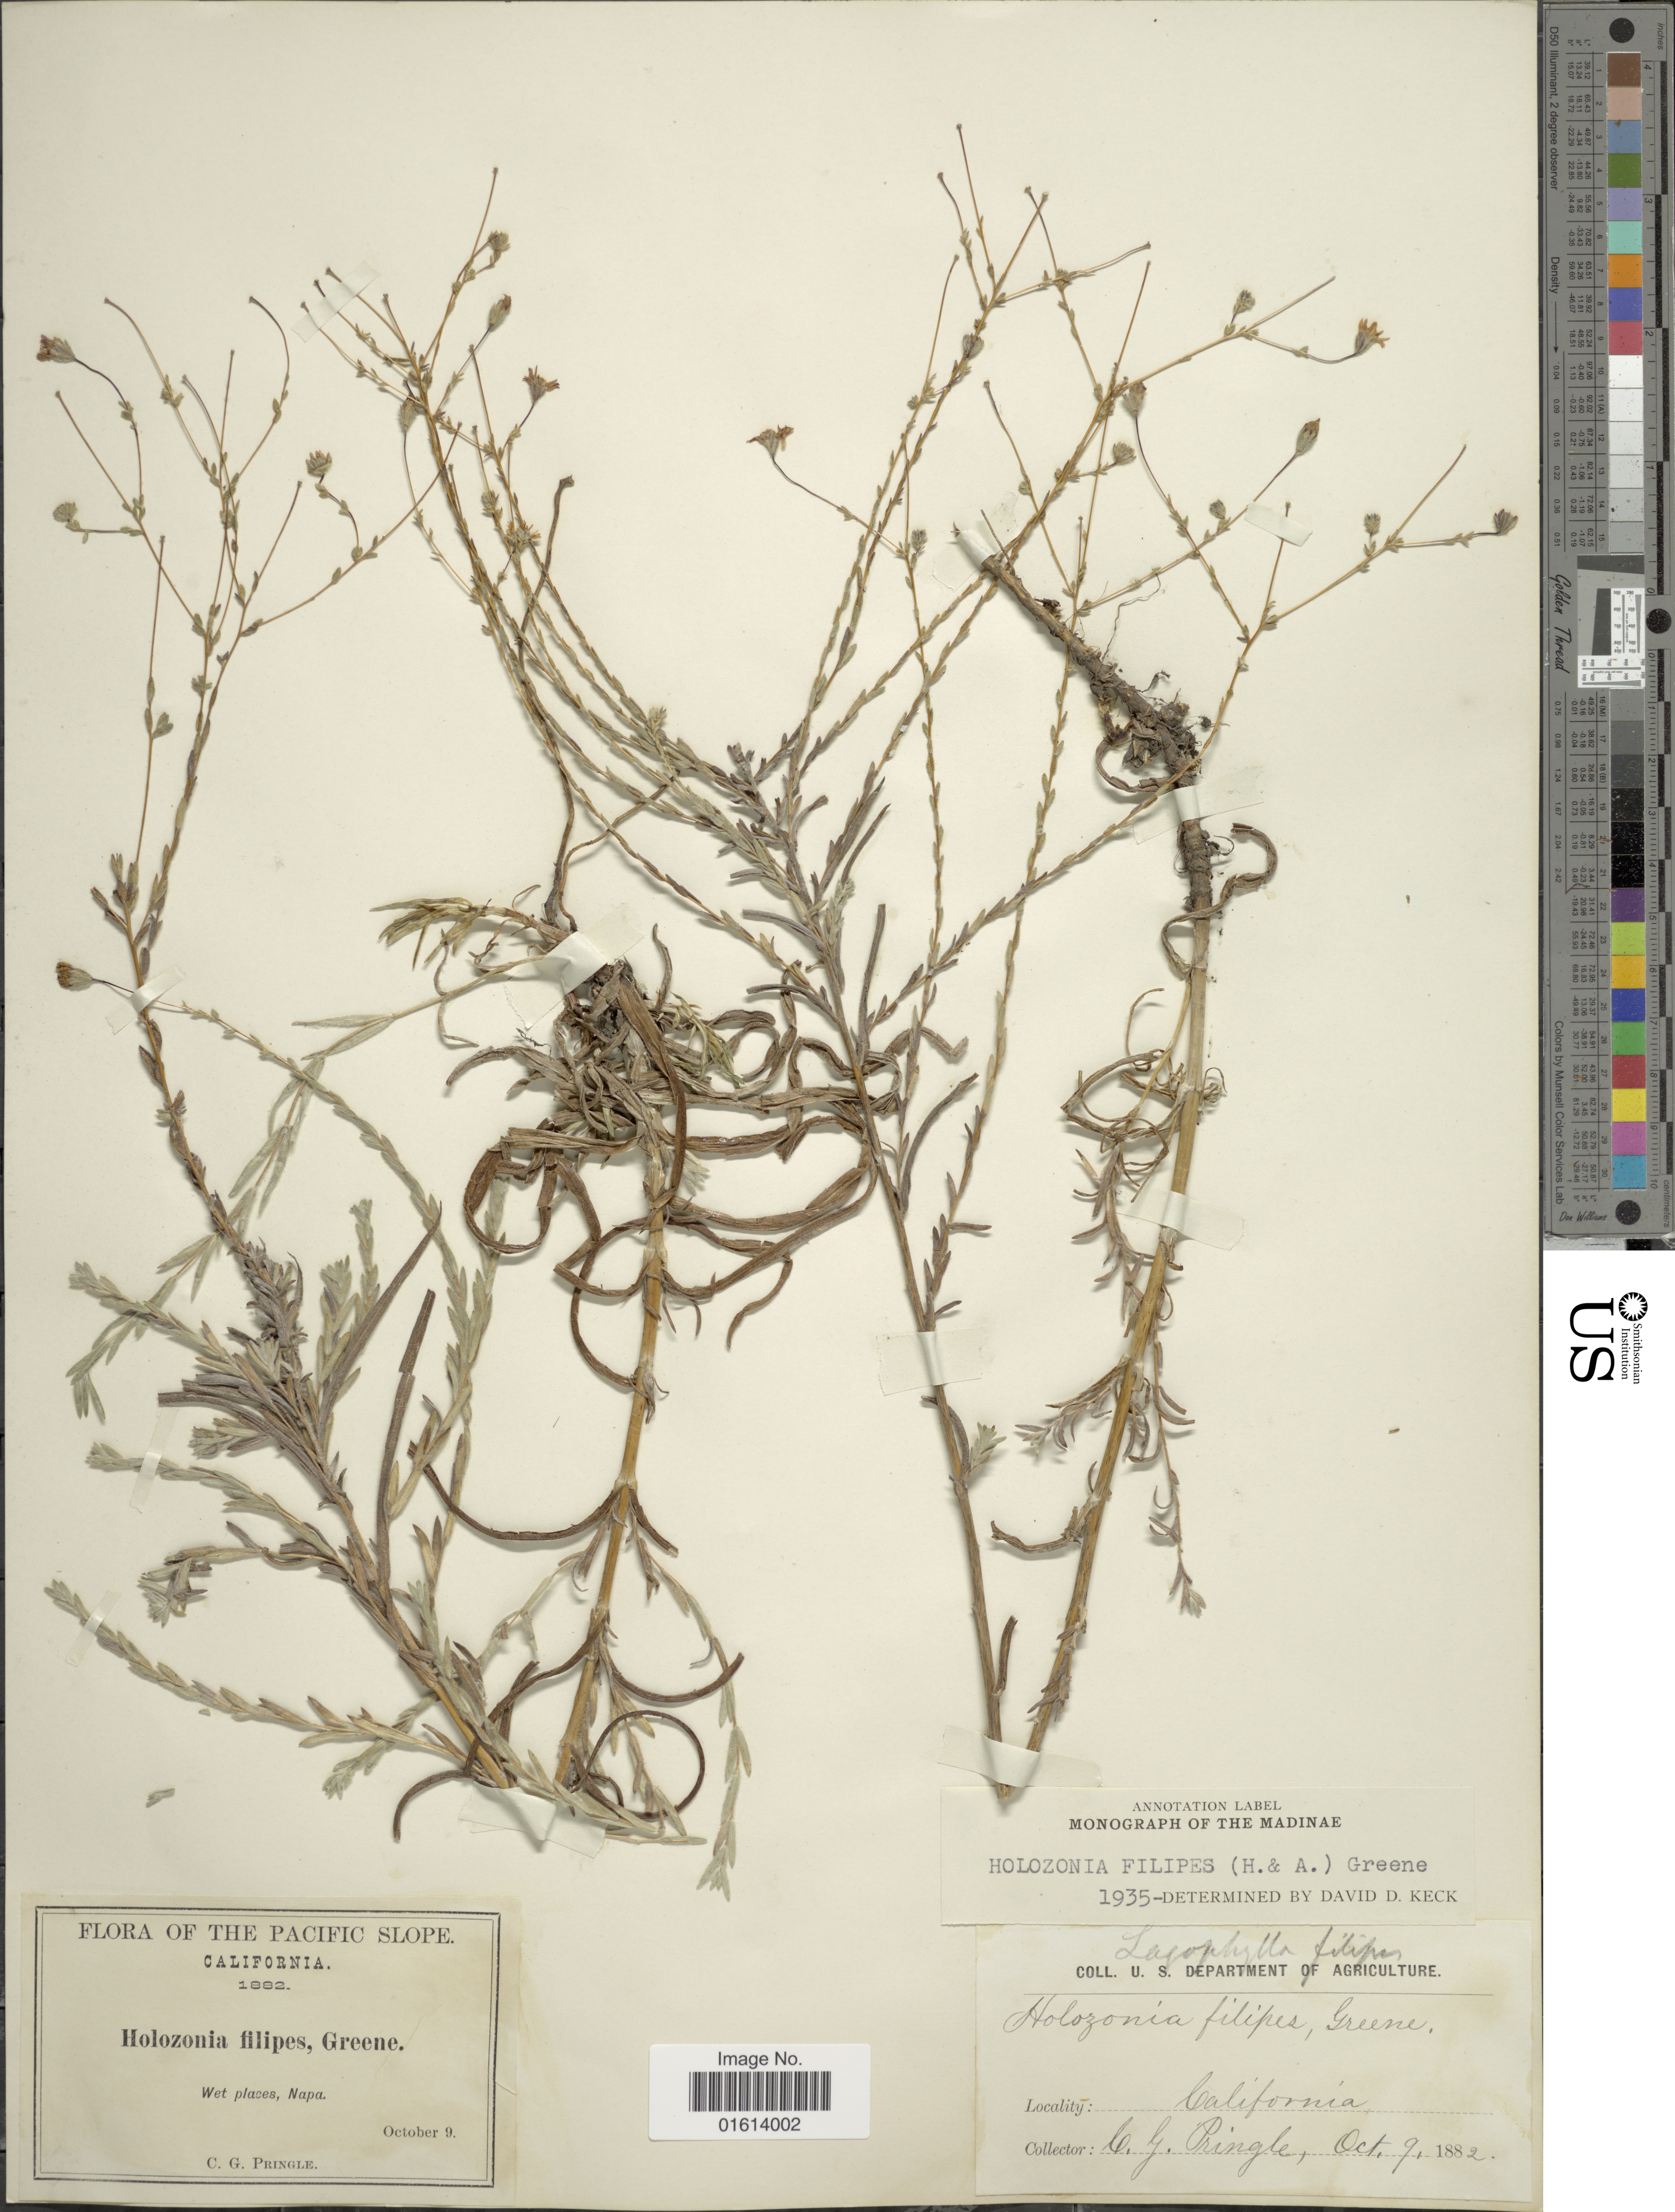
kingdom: Plantae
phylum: Tracheophyta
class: Magnoliopsida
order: Asterales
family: Asteraceae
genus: Holozonia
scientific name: Holozonia filipes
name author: (Hook. & Arn.) Greene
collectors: C. G. Pringle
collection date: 1882-10-09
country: United States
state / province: California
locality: Pacific Slope, California, Napa